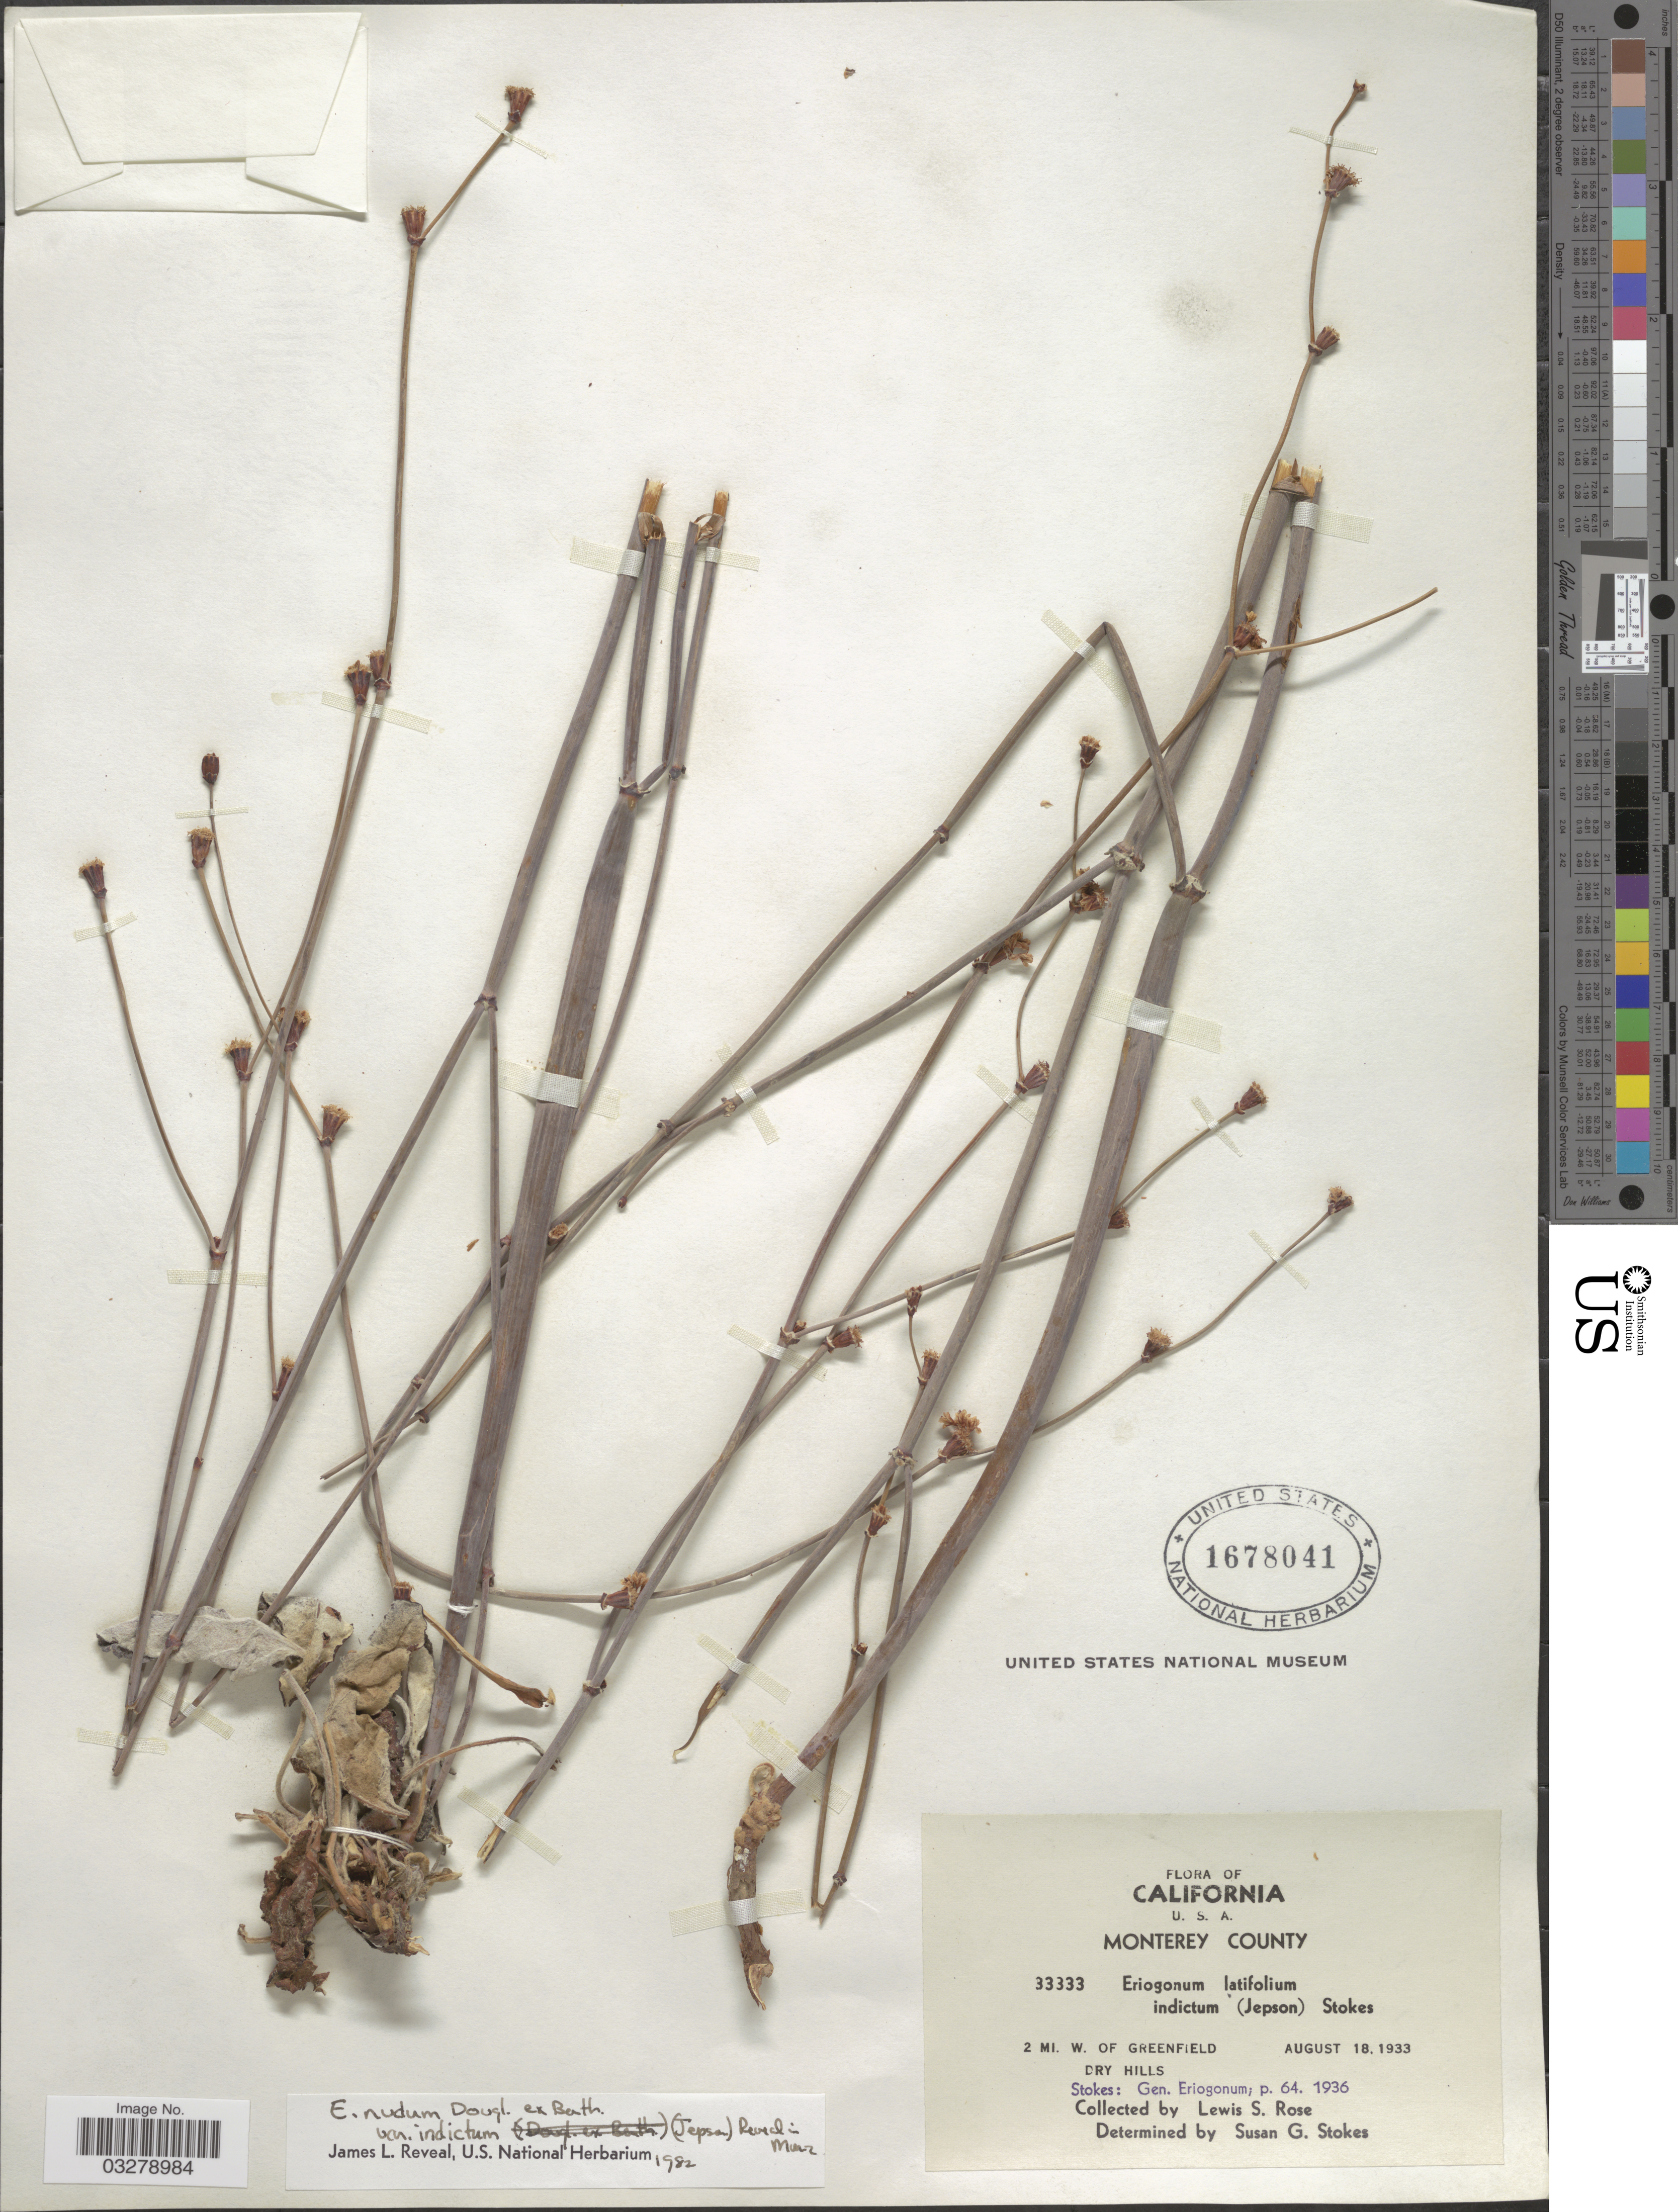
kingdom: Plantae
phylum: Tracheophyta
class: Magnoliopsida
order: Caryophyllales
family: Polygonaceae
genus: Eriogonum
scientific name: Eriogonum nudum var. indictum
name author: (Jeps.) Reveal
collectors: L. S. Rose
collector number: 33333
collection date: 1933-08-18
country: United States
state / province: California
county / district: Monterey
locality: Monterey County, 2 mi. W. of Greenfield.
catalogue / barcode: US 1678041